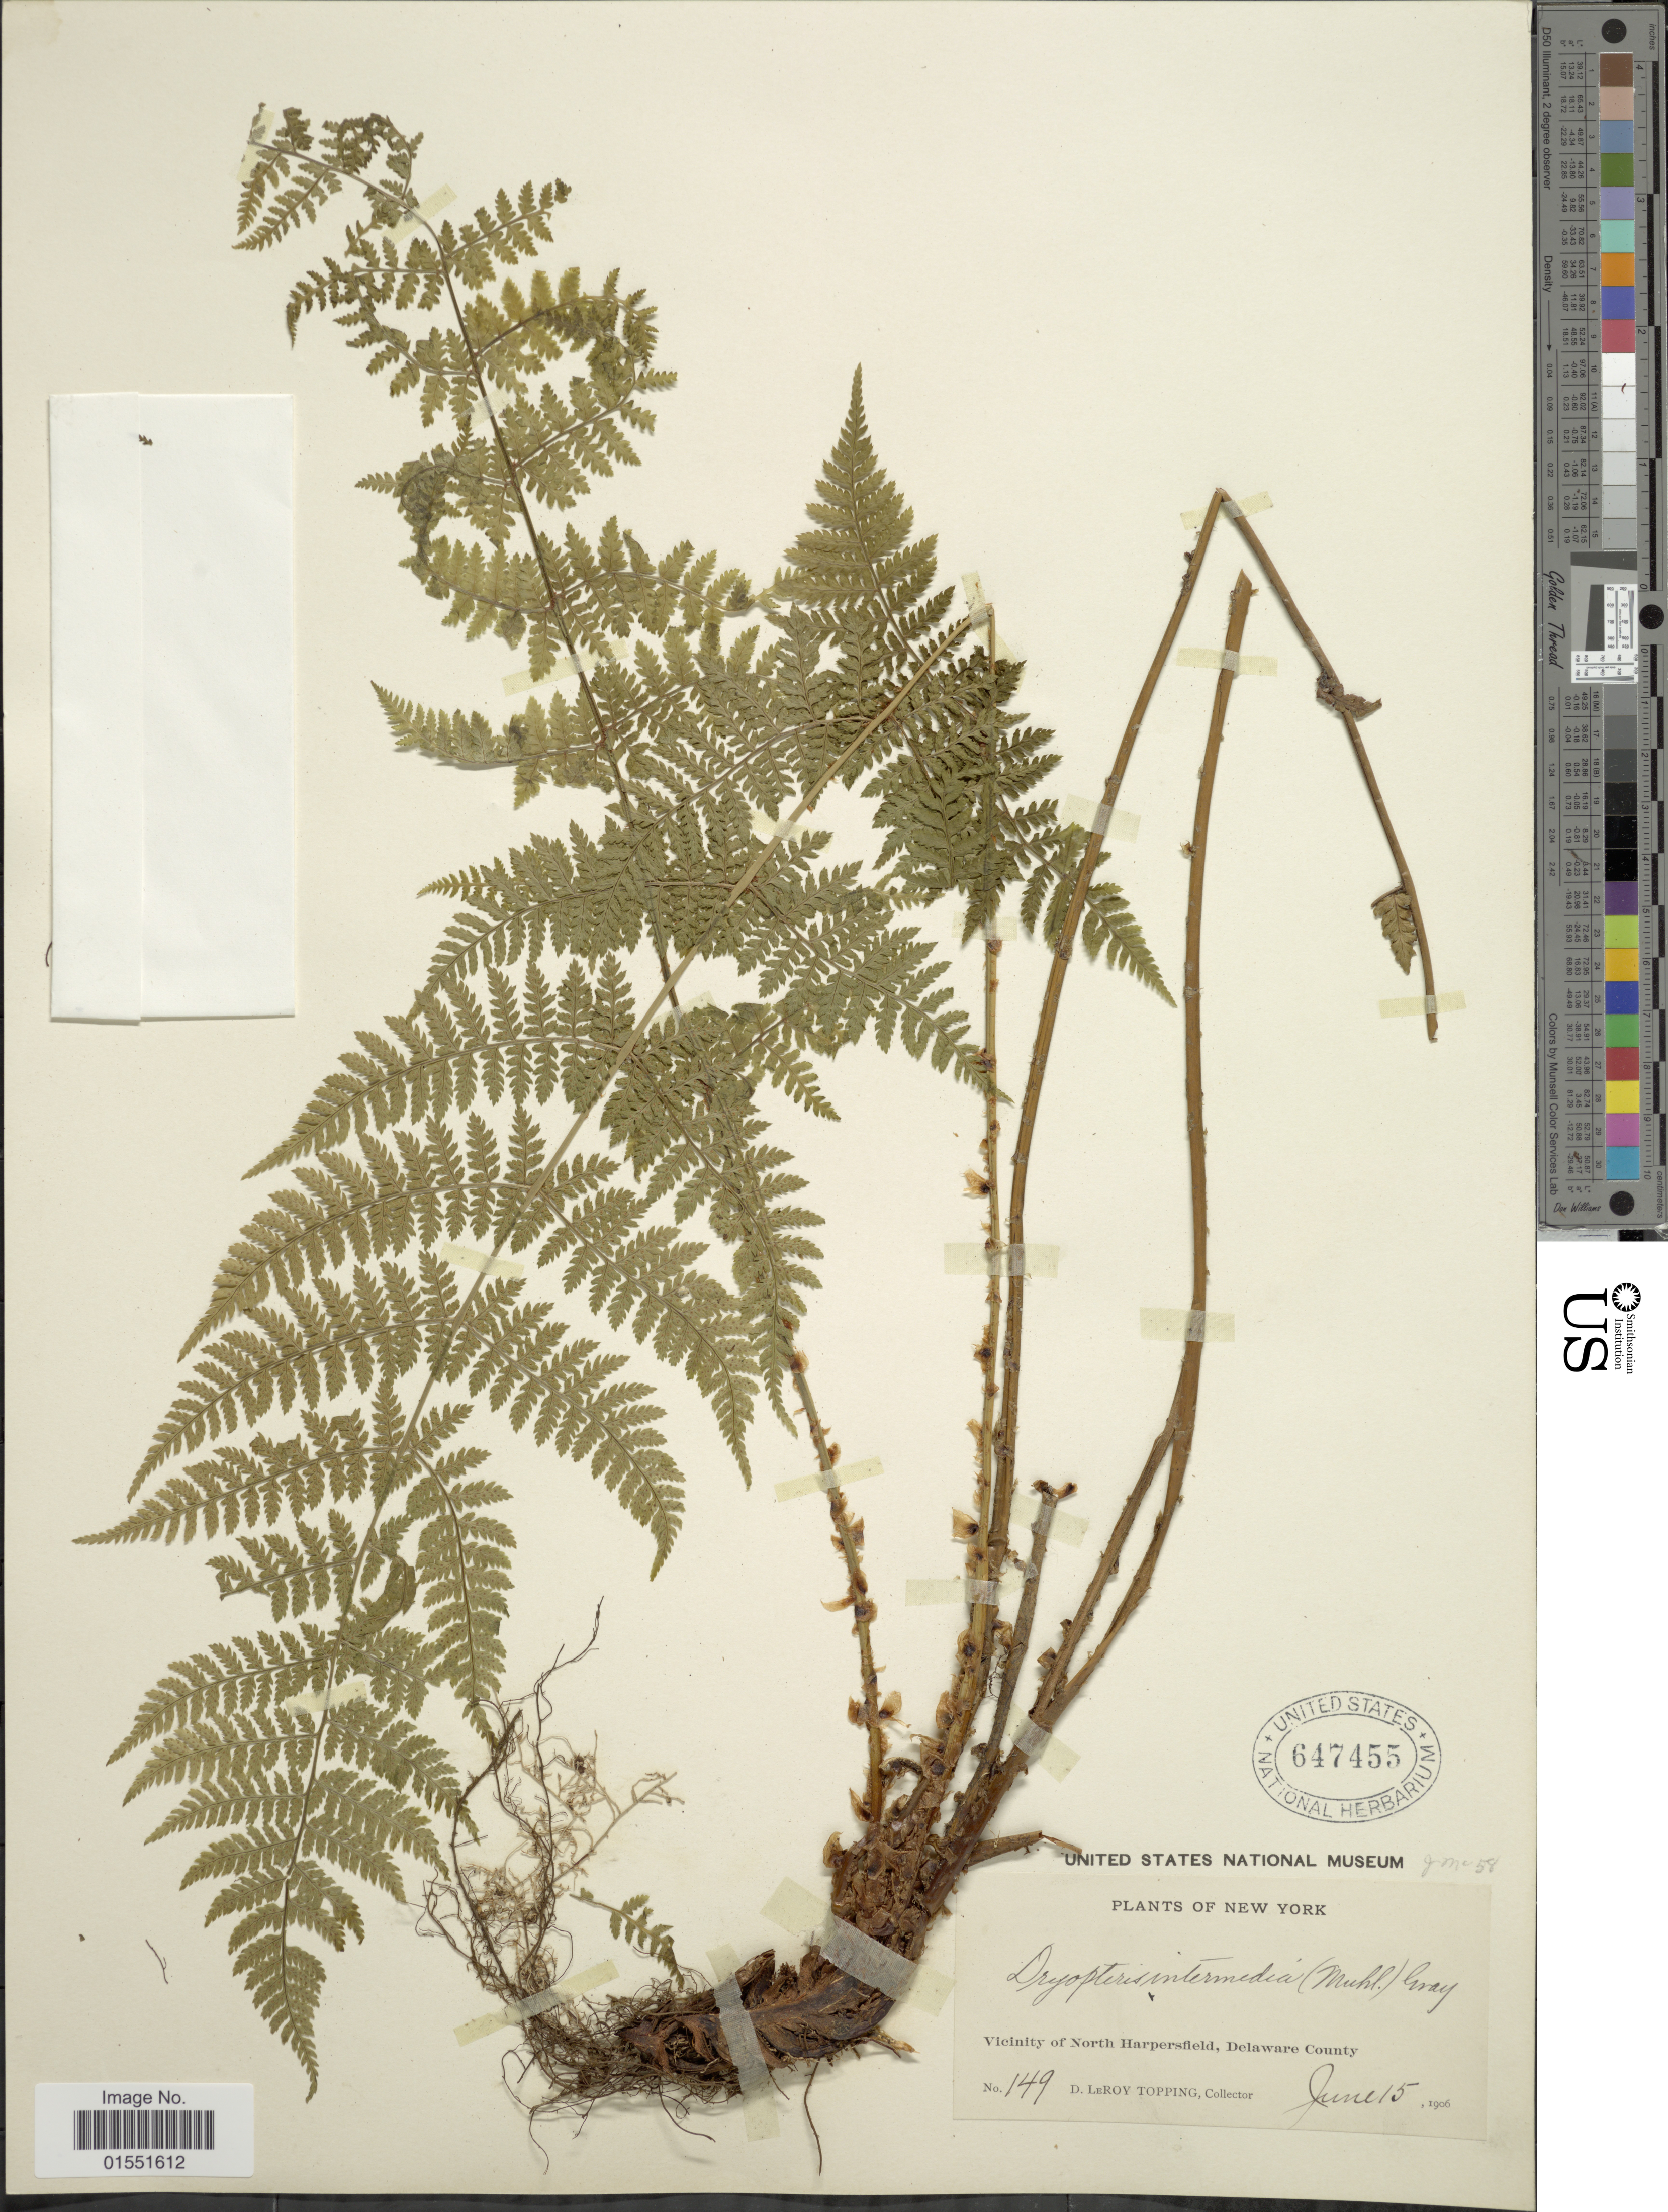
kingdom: Plantae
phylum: Tracheophyta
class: Polypodiopsida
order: Polypodiales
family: Dryopteridaceae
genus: Dryopteris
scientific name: Dryopteris intermedia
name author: (Muhl.) A. Gray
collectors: D. L. Topping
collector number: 149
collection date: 1906-06-15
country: United States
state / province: New York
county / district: Delaware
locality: Vicinity of North Harpersfield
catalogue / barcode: US 647455